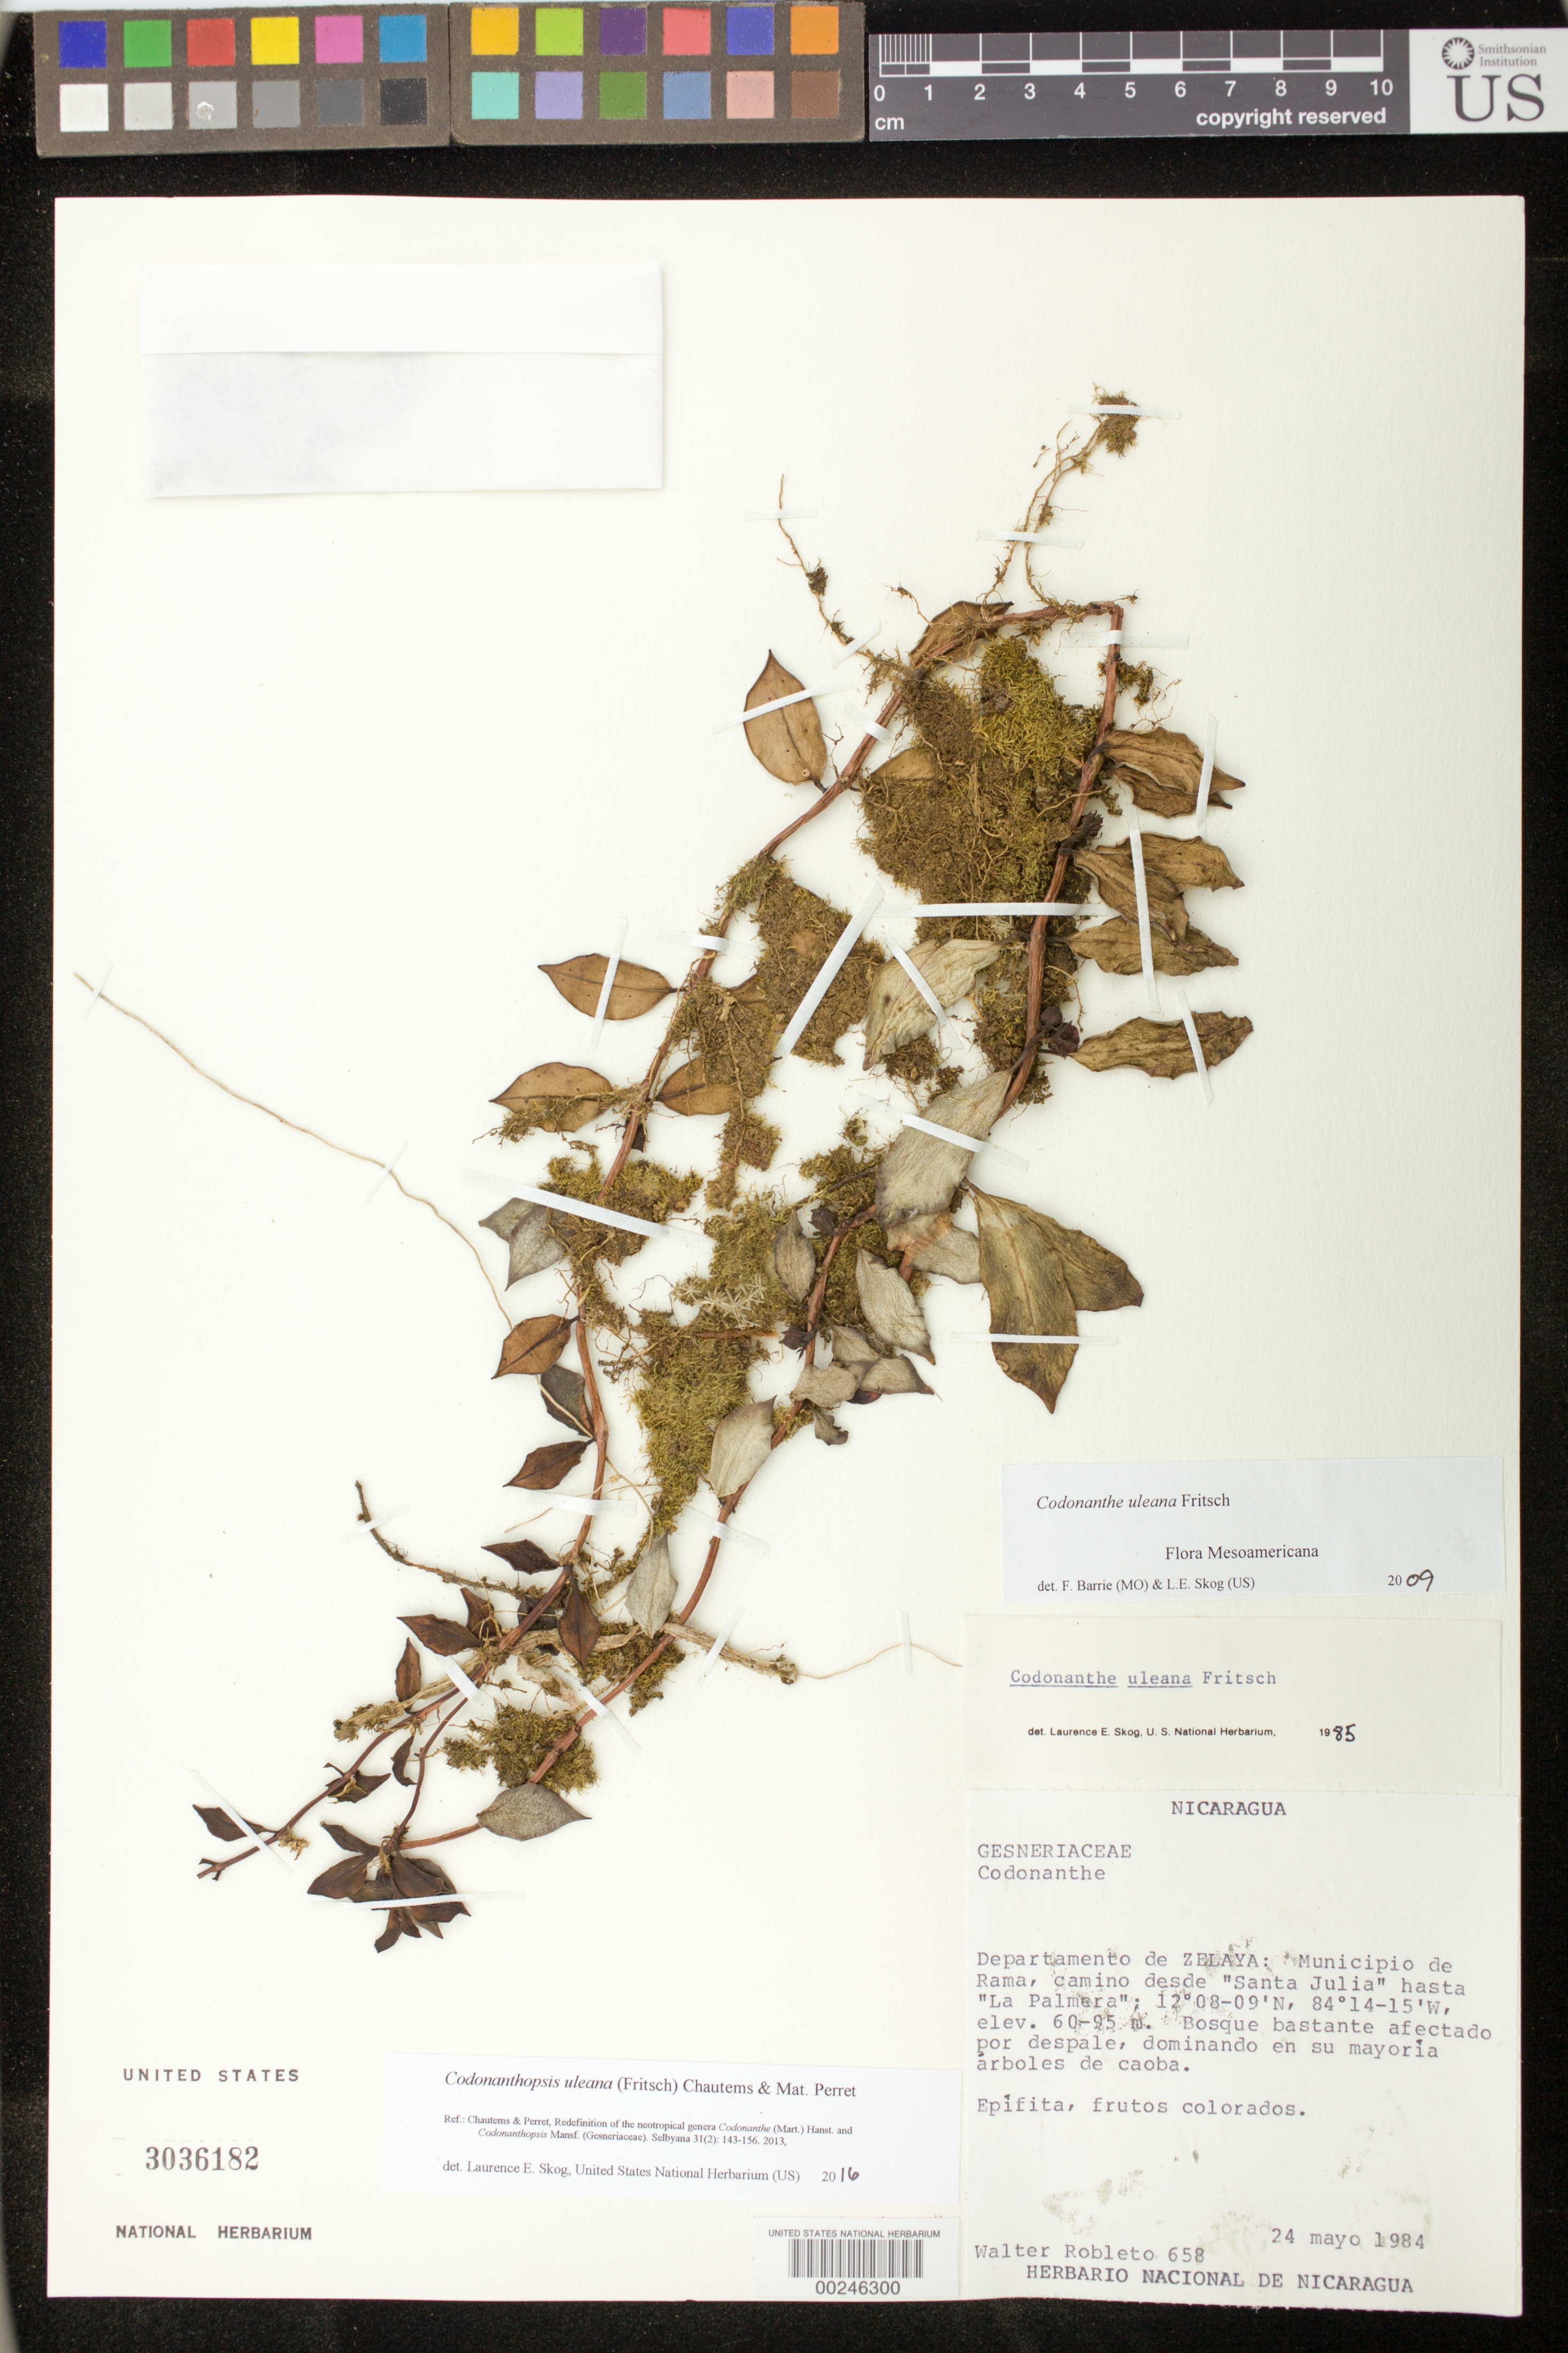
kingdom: Plantae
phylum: Tracheophyta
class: Magnoliopsida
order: Lamiales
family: Gesneriaceae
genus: Codonanthopsis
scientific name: Codonanthopsis uleana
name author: (Fritsch) Chautems & Mat.Perret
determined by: Skog, Laurence E.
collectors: W. Robleto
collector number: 658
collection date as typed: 24 May 1984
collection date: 1984-05-24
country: Nicaragua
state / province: Atlántico Sur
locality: Mun. of Rama, road from "Santa Julia" up to "La Palmera"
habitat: Forest dominated by larger trees of mahogany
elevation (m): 60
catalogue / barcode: US 3036182